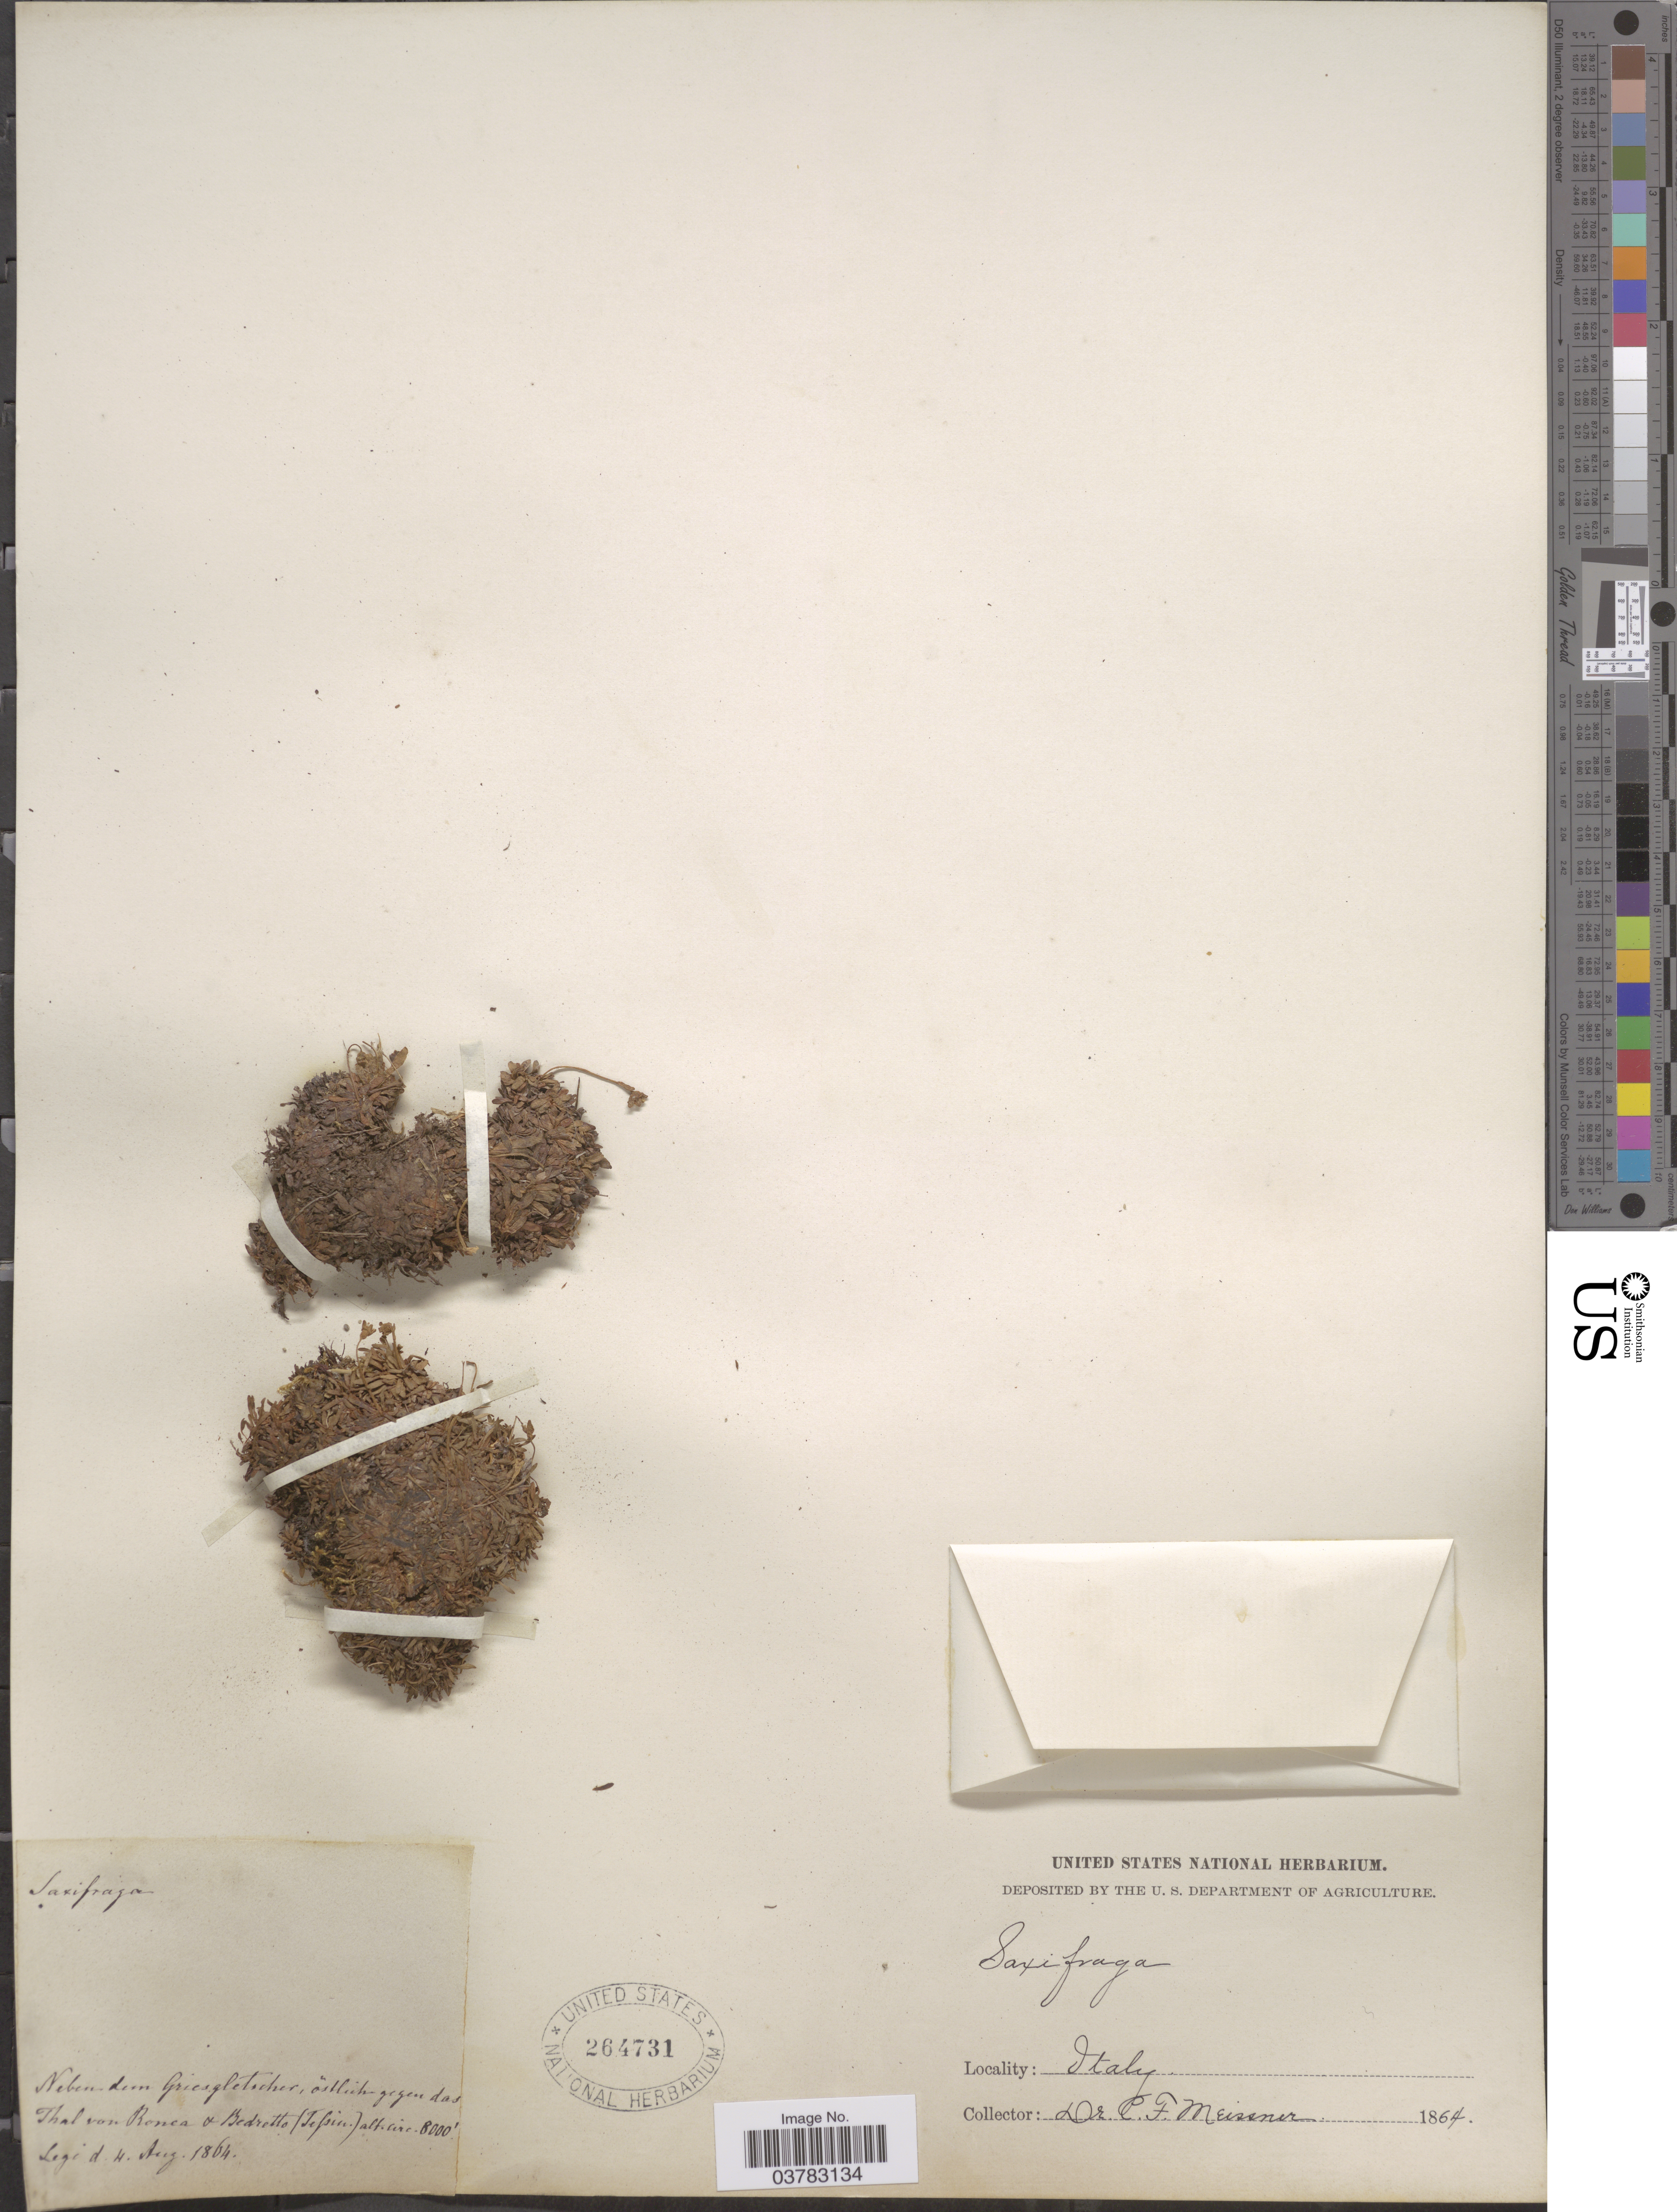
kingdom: Plantae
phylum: Tracheophyta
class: Magnoliopsida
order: Saxifragales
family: Saxifragaceae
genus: Saxifraga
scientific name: Saxifraga sp.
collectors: C. F. W. Meissner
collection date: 1864-08-04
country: Italy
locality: Neben dun Griesgletscher, õstlich gegen das Thal von Ronca & Bedretto (Tessin).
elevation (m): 2438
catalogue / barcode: US 264731